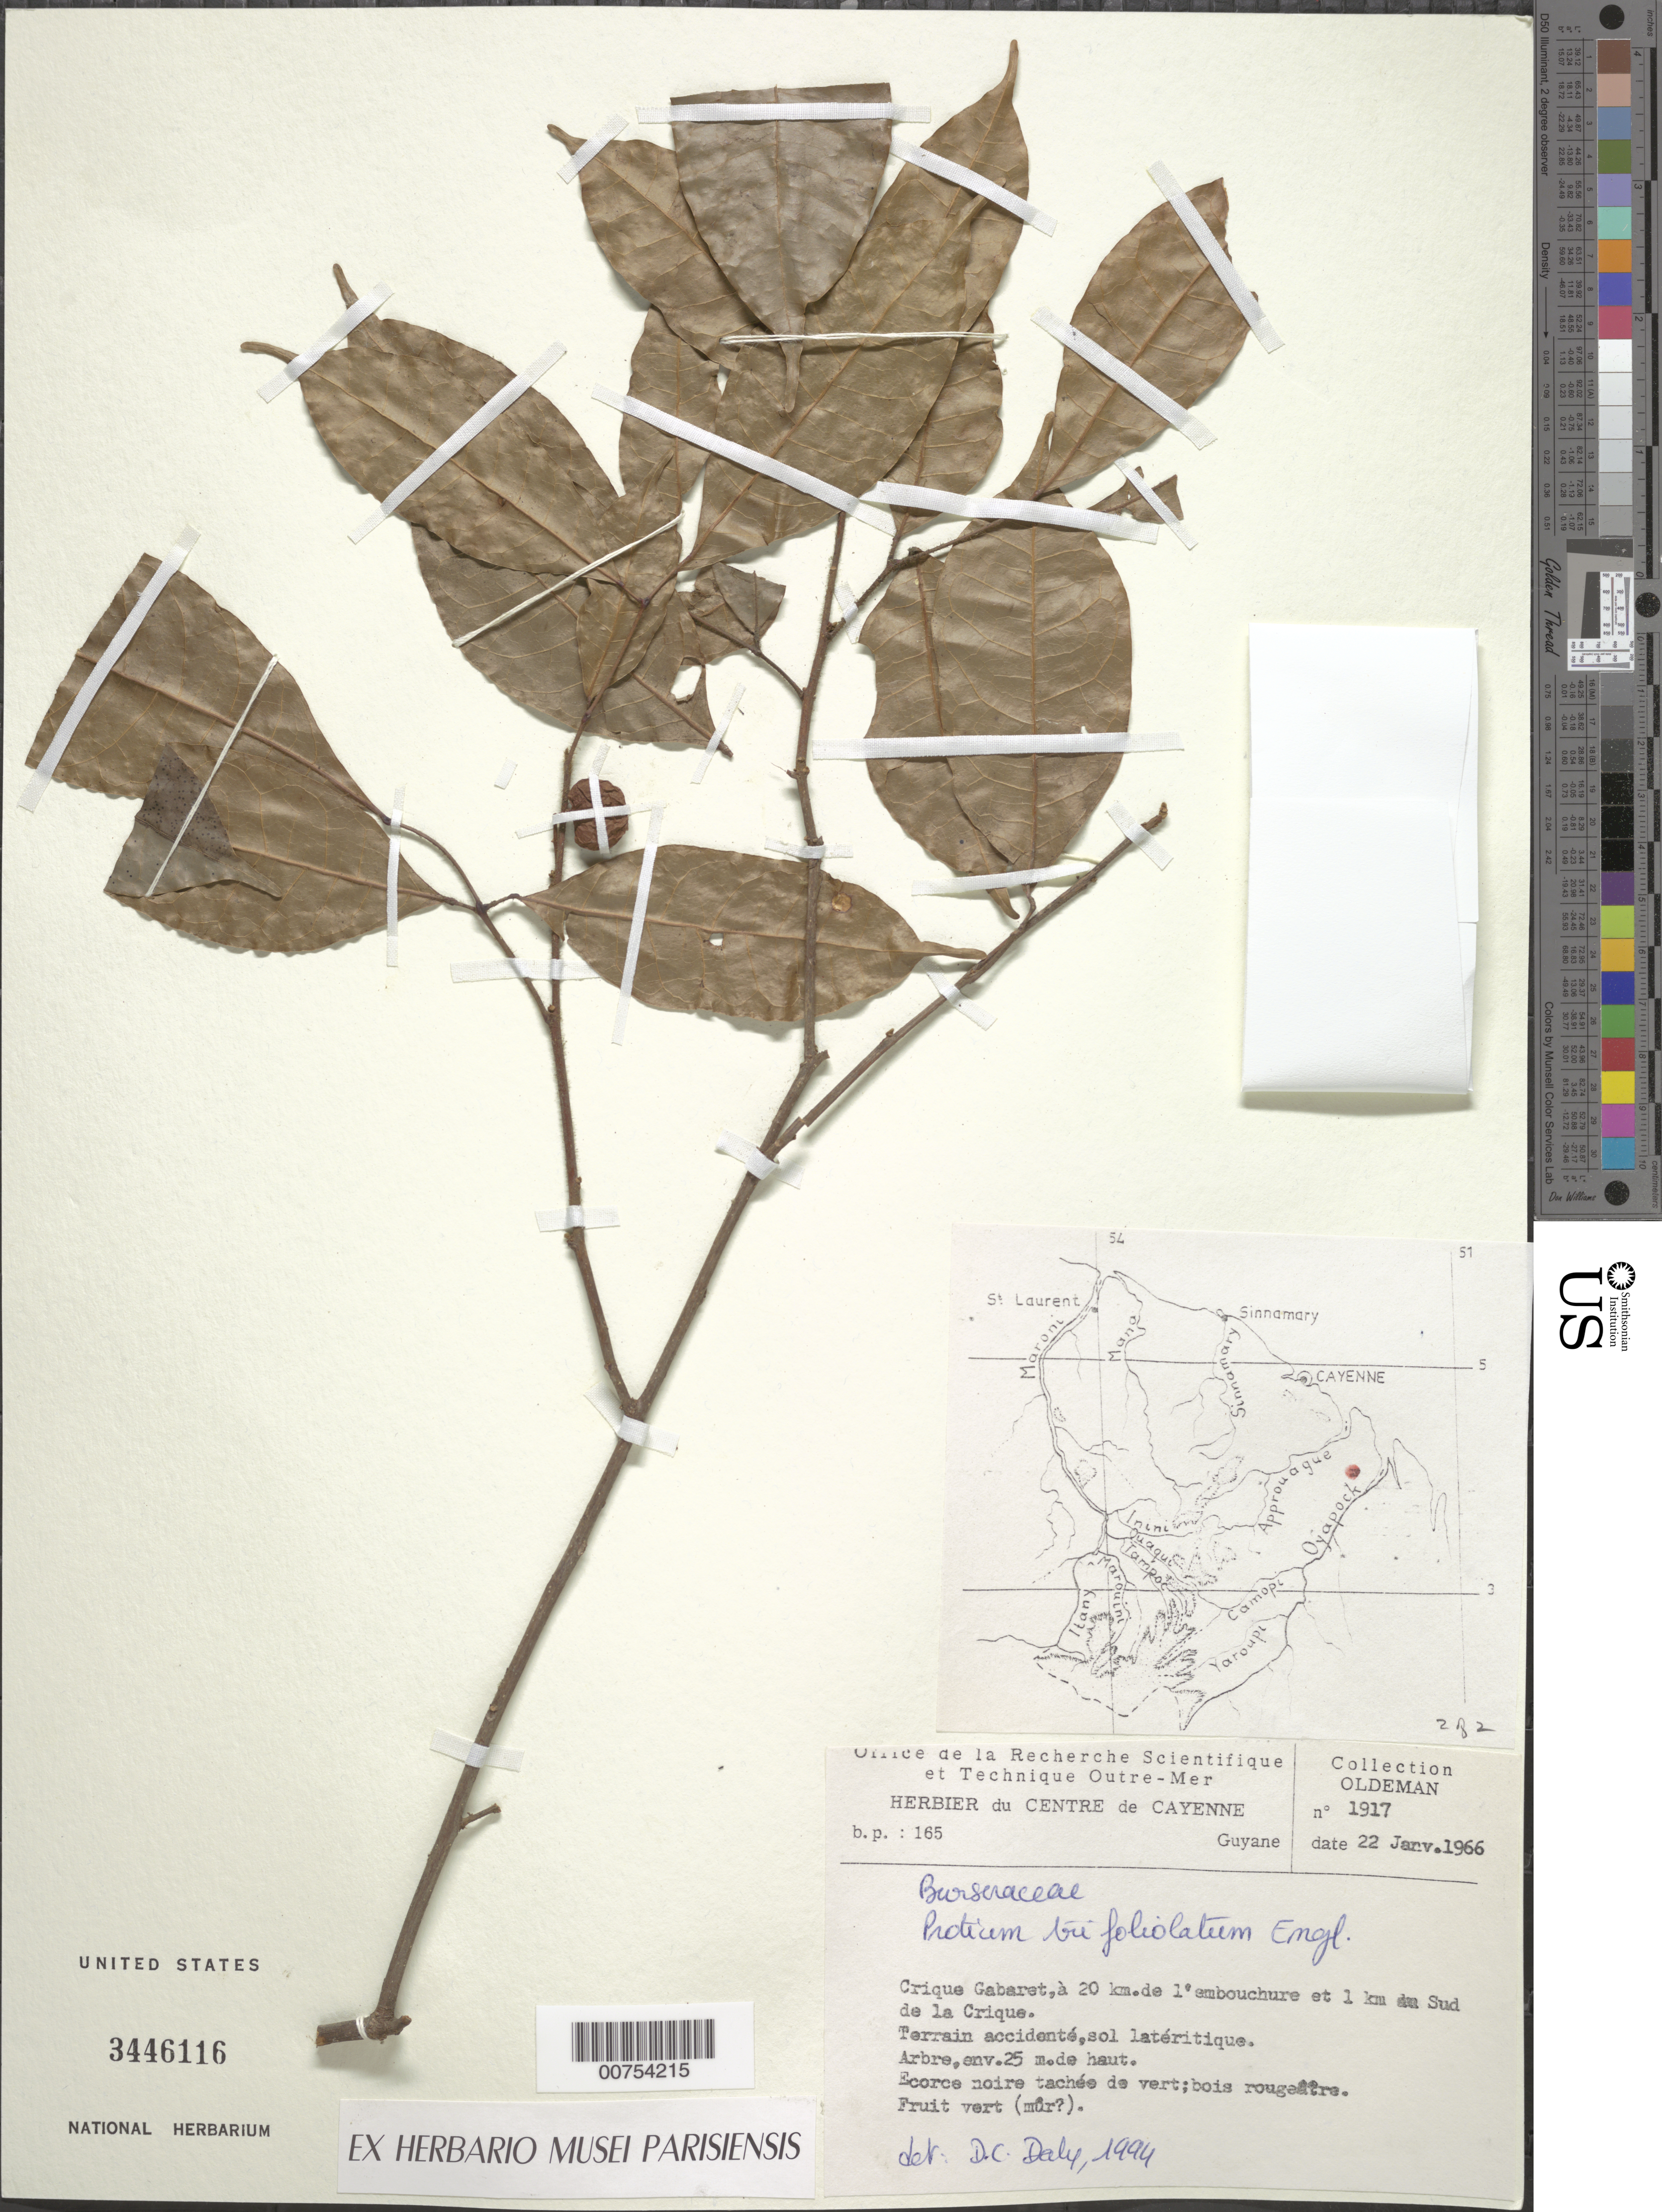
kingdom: Plantae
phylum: Tracheophyta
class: Magnoliopsida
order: Sapindales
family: Burseraceae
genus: Protium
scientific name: Protium trifoliolatum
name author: Engl.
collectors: -- Oldeman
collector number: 1917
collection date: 1966-01-22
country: French Guiana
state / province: Cayenne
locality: Crique Gabaret, à 20 km.de 1e embouchure et 1 km du Sud de la Crique.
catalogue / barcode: US 3446116